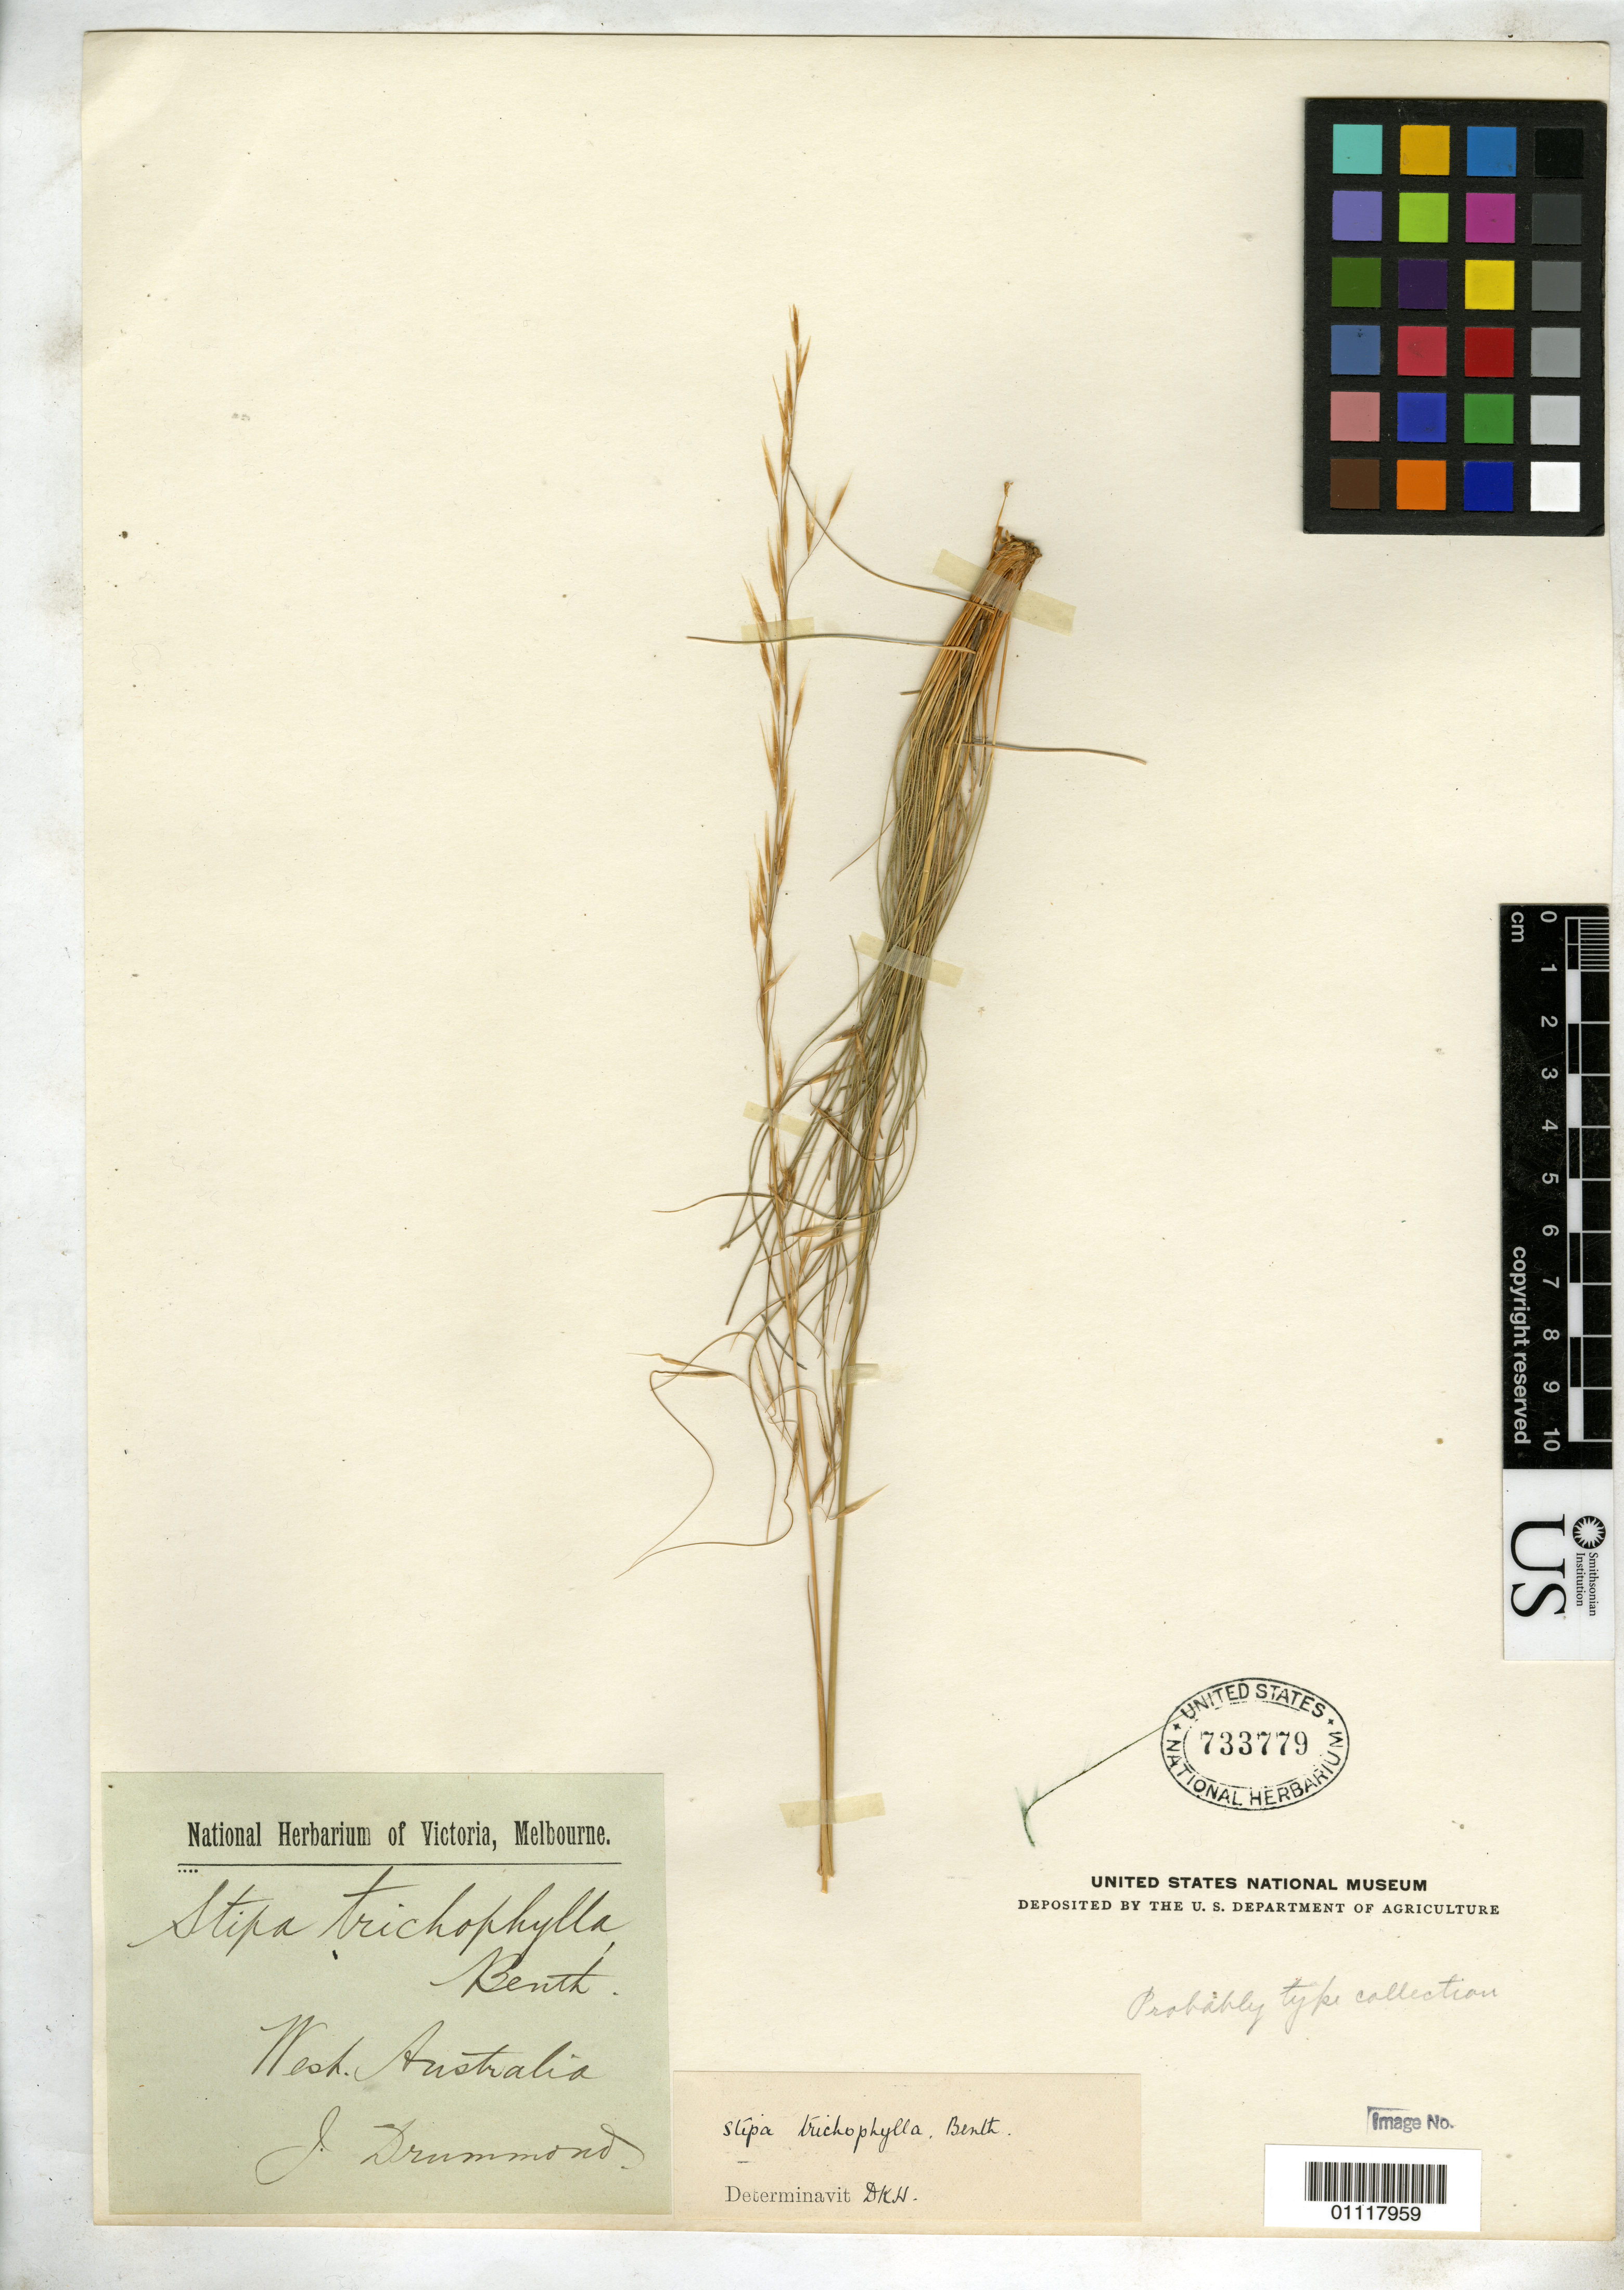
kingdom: Plantae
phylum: Tracheophyta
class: Liliopsida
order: Poales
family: Poaceae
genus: Stipa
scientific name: Stipa trichophylla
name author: Benth.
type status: Possible Type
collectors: J. Drummond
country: Australia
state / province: Western Australia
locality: W. Australia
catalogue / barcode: US 733779